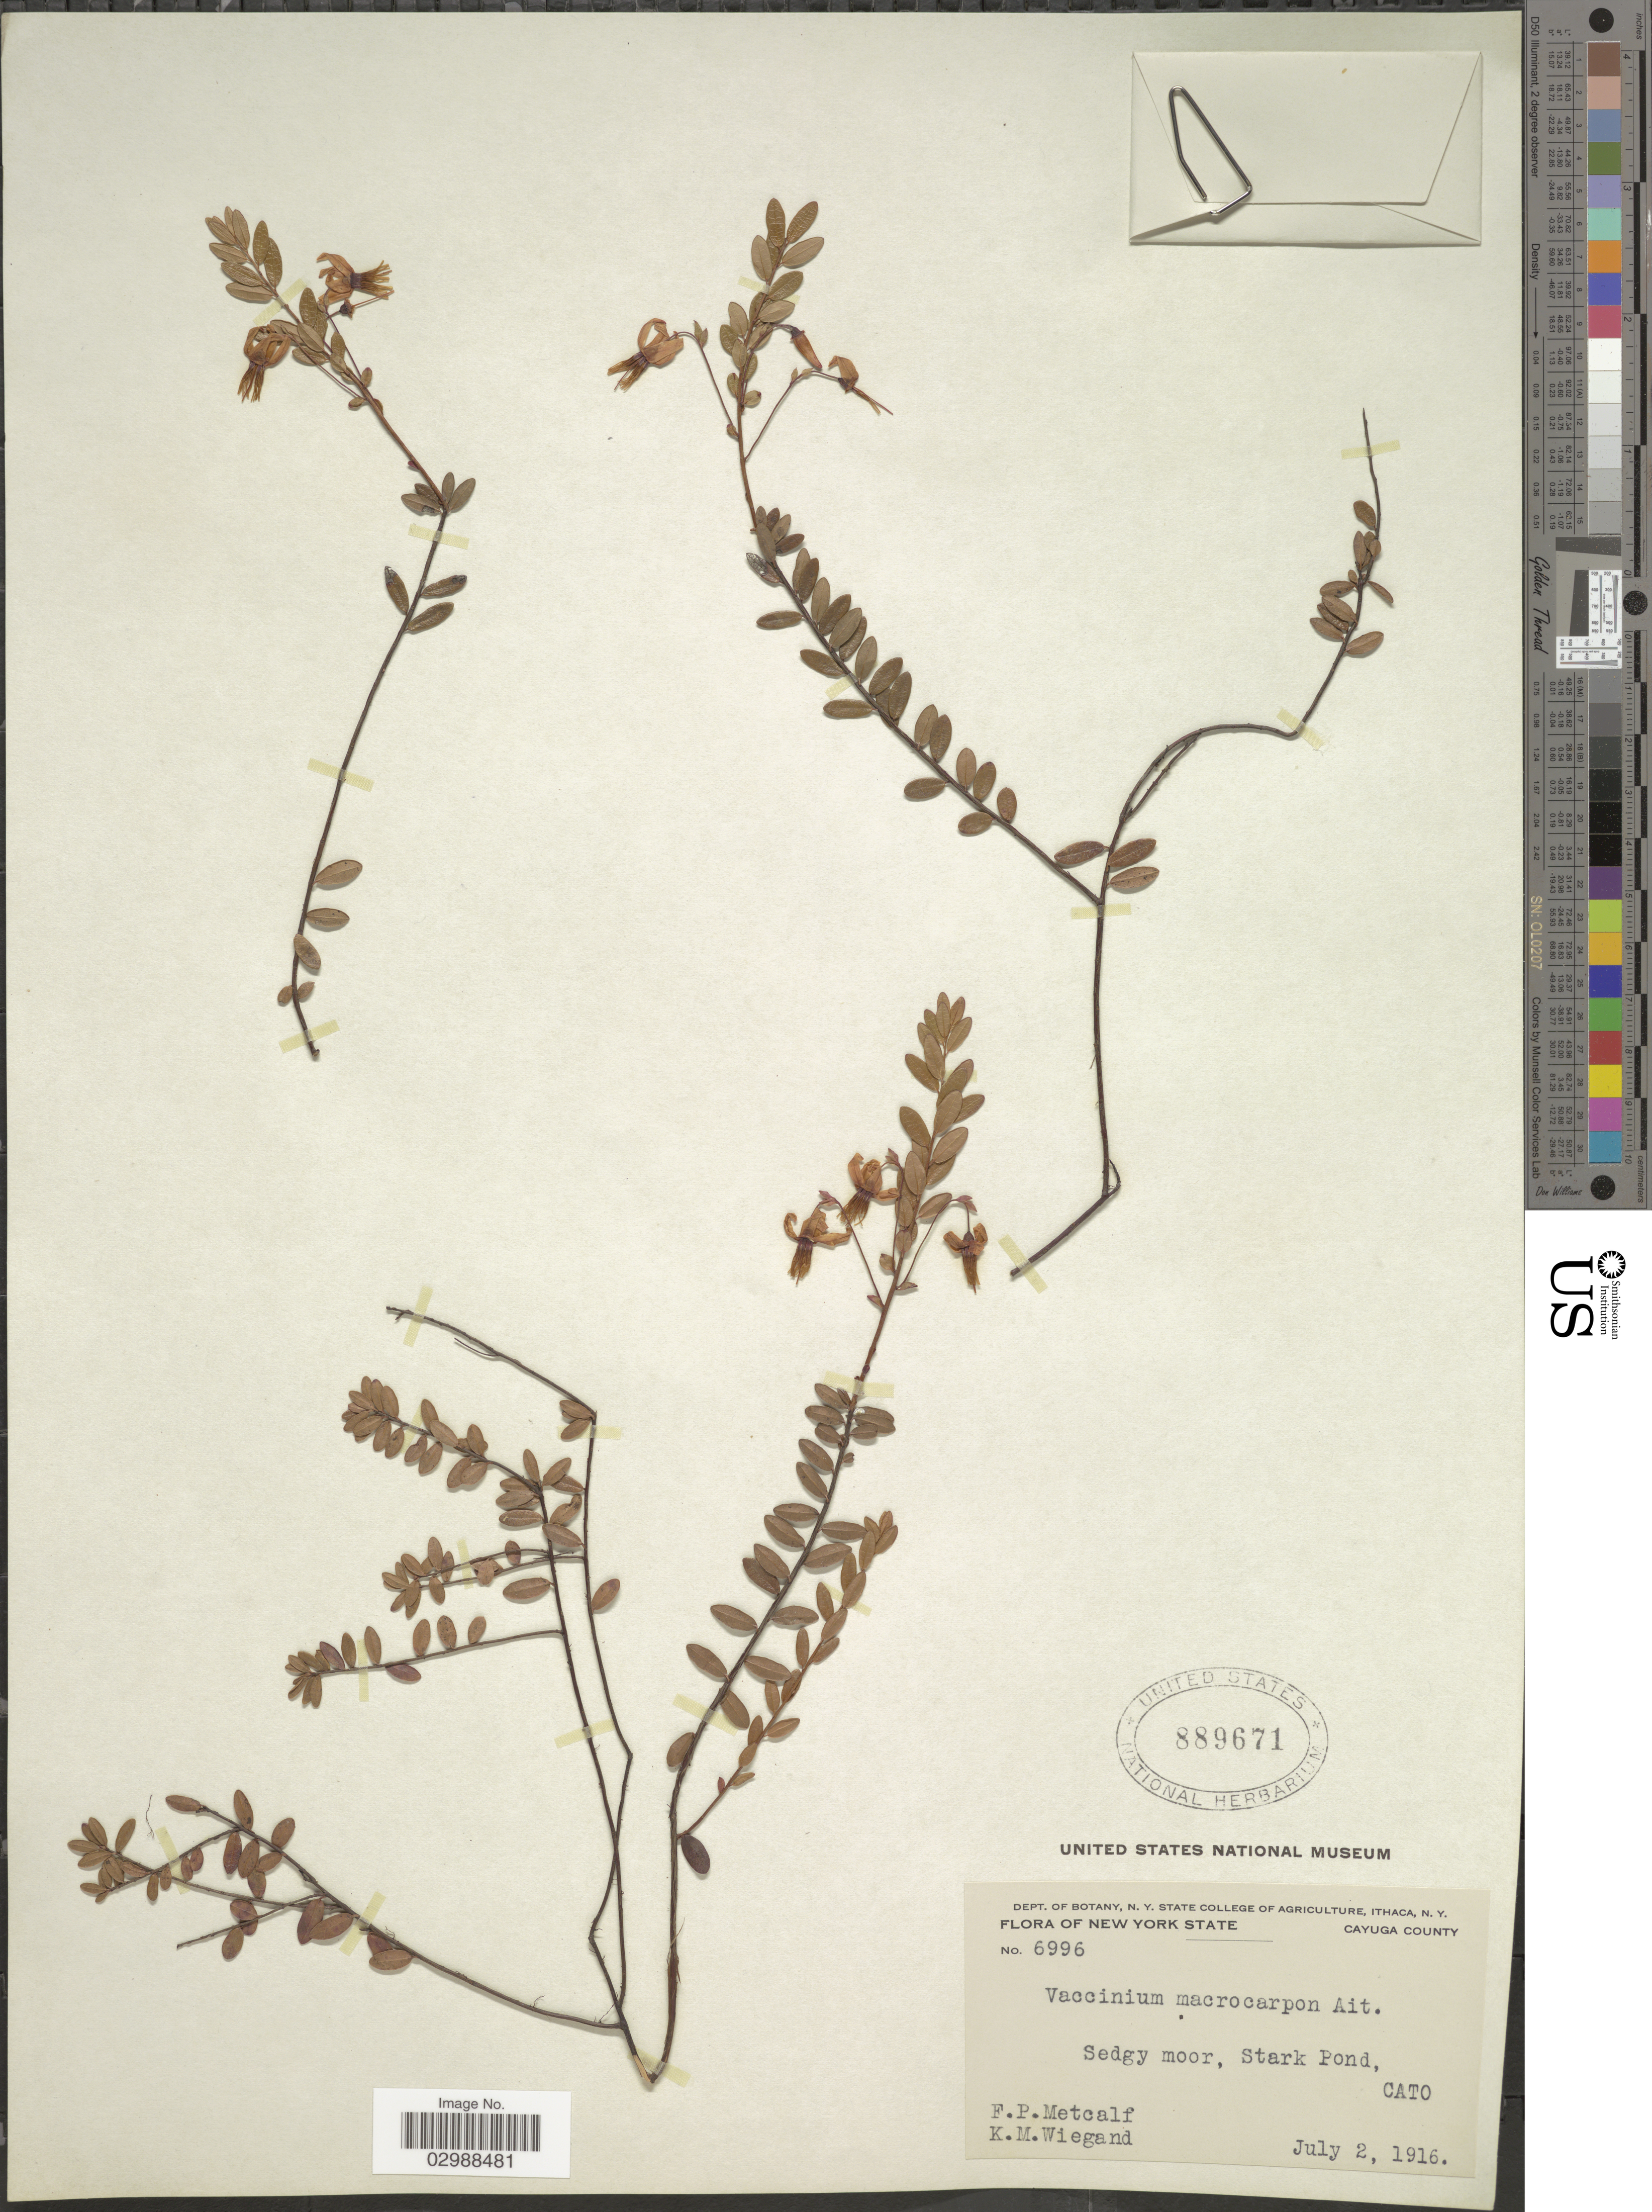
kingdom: Plantae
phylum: Tracheophyta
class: Magnoliopsida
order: Ericales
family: Ericaceae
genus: Vaccinium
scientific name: Vaccinium macrocarpon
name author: Aiton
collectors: C. Thomas & K. M. Wiegand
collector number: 6996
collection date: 1916-07-02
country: United States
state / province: New York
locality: Cayuga County, Sedgy moor, Stark Pond, Cato.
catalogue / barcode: US 889671